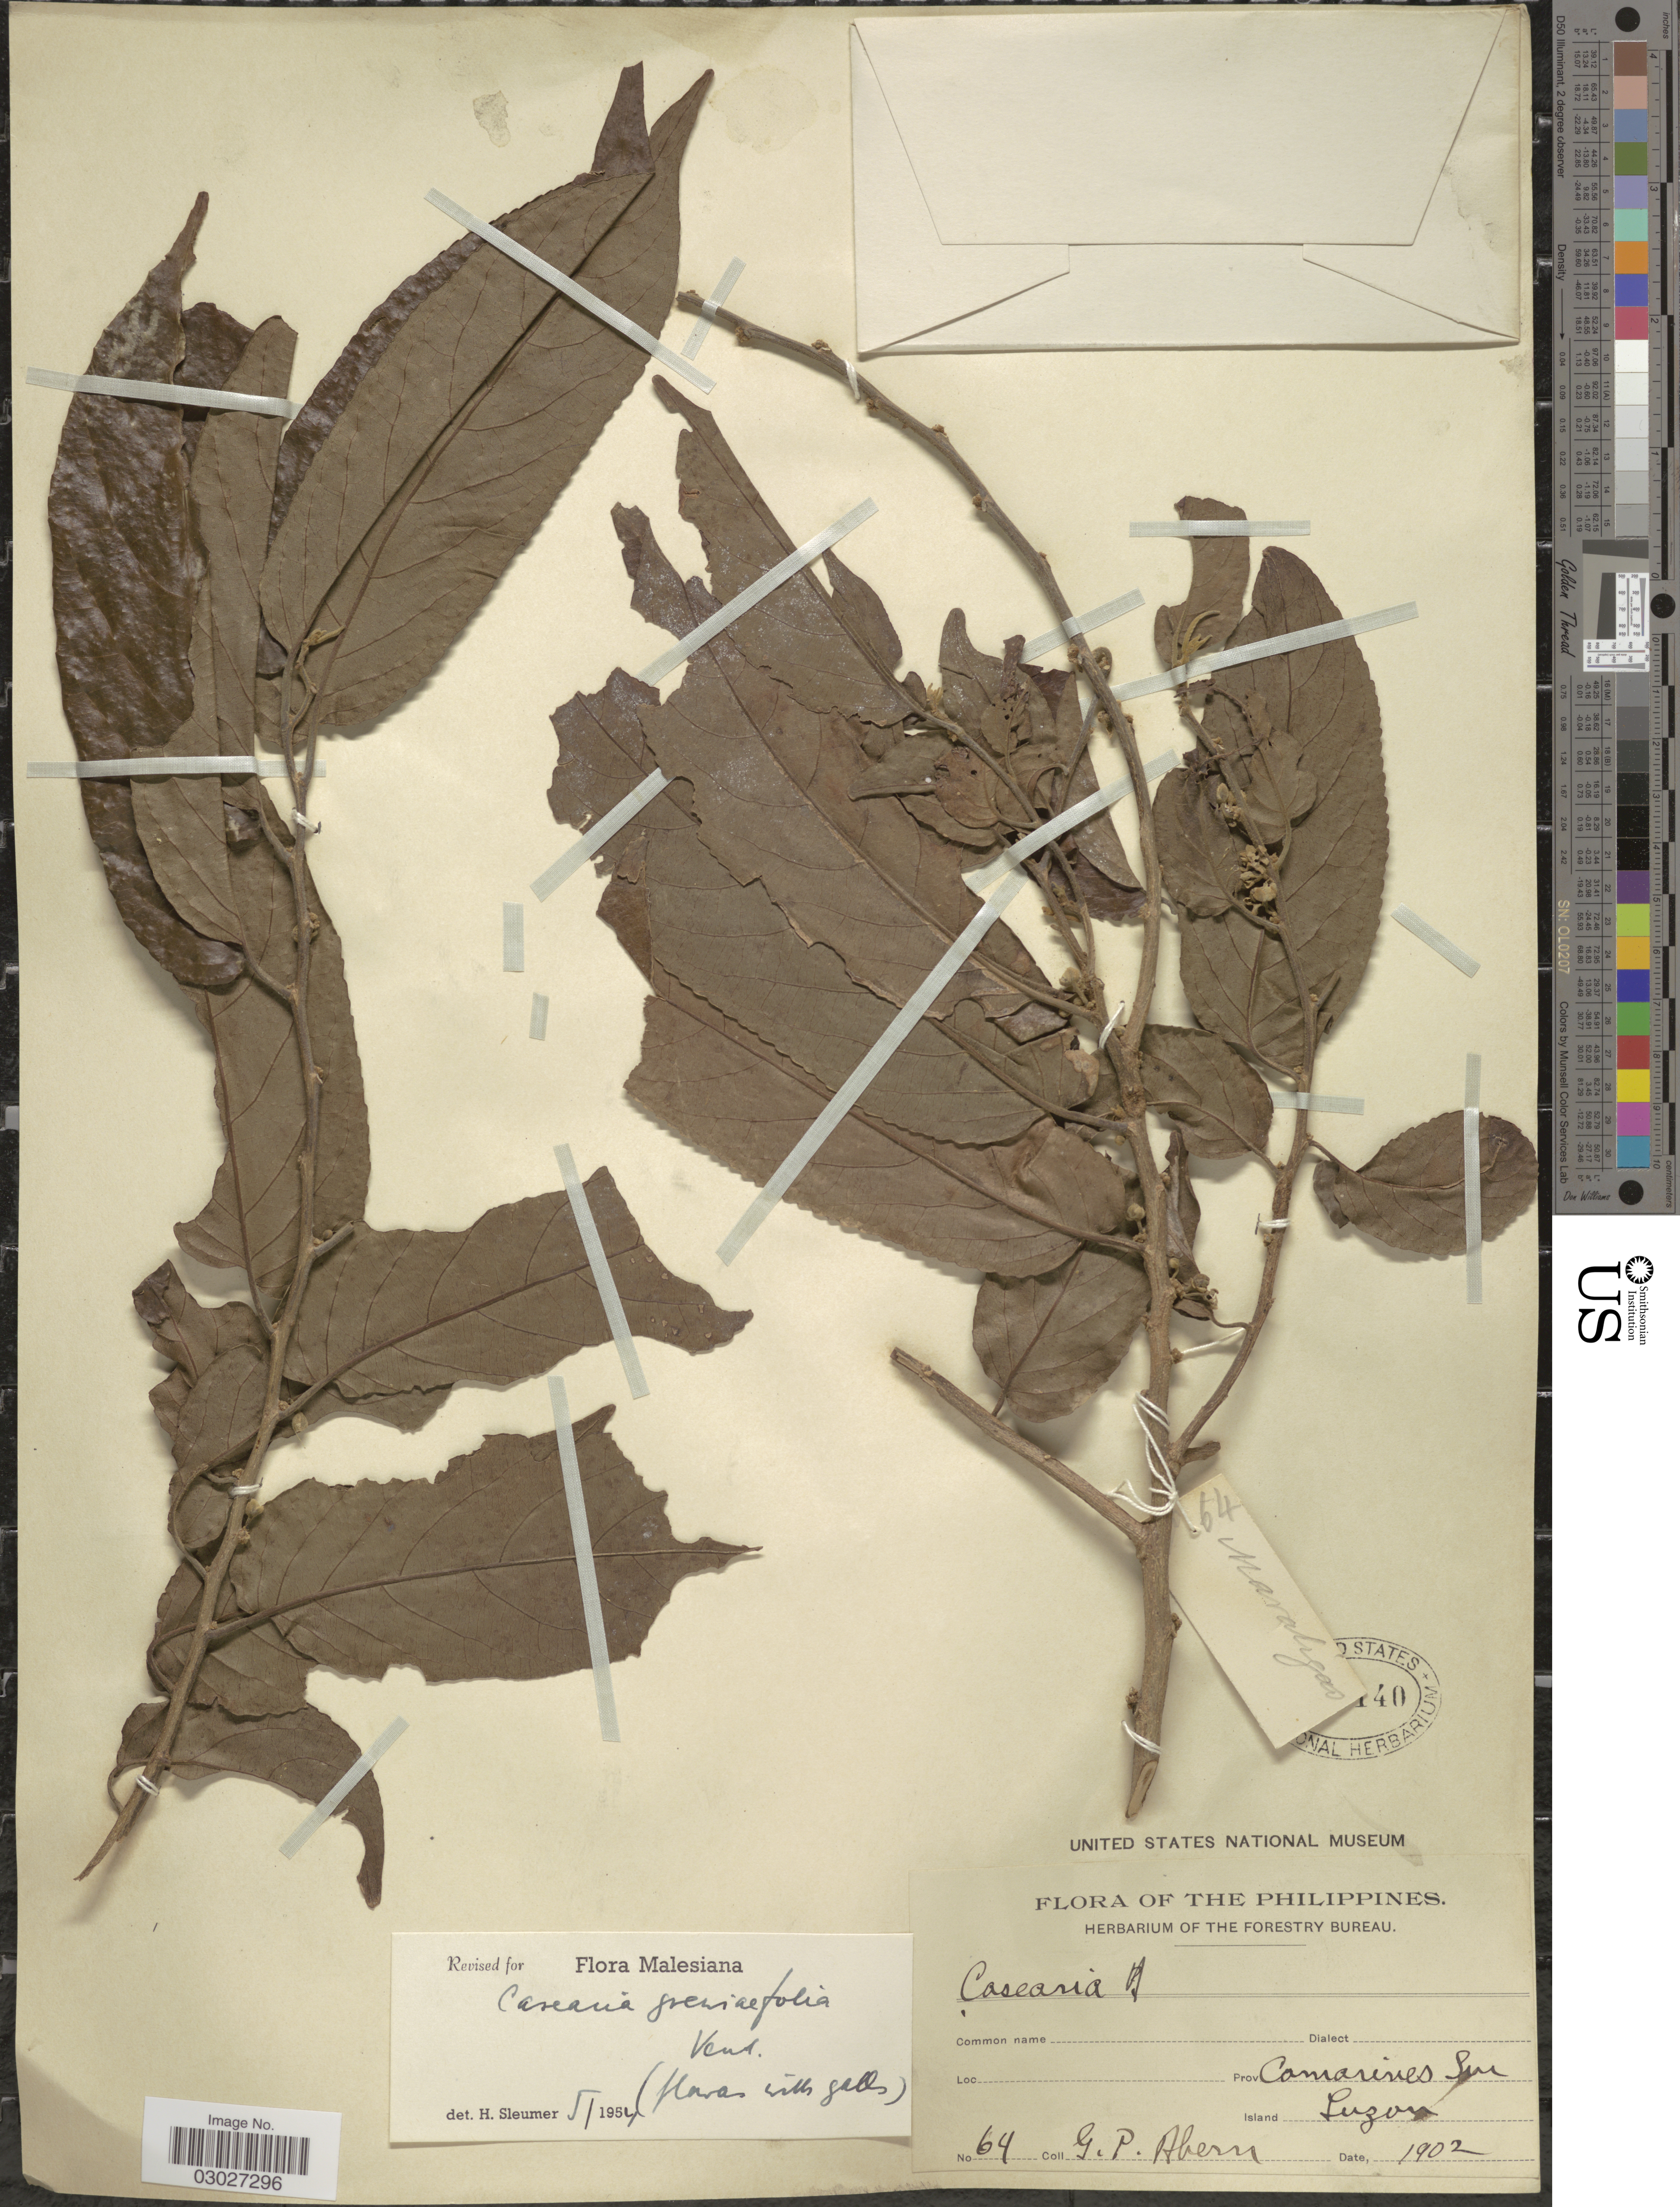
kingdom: Plantae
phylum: Tracheophyta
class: Magnoliopsida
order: Malpighiales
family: Salicaceae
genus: Casearia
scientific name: Casearia grewiifolia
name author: Vent.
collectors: G. Ahern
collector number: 64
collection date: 1902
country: Philippines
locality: Prov. Comarines Sur, Island Luzon.